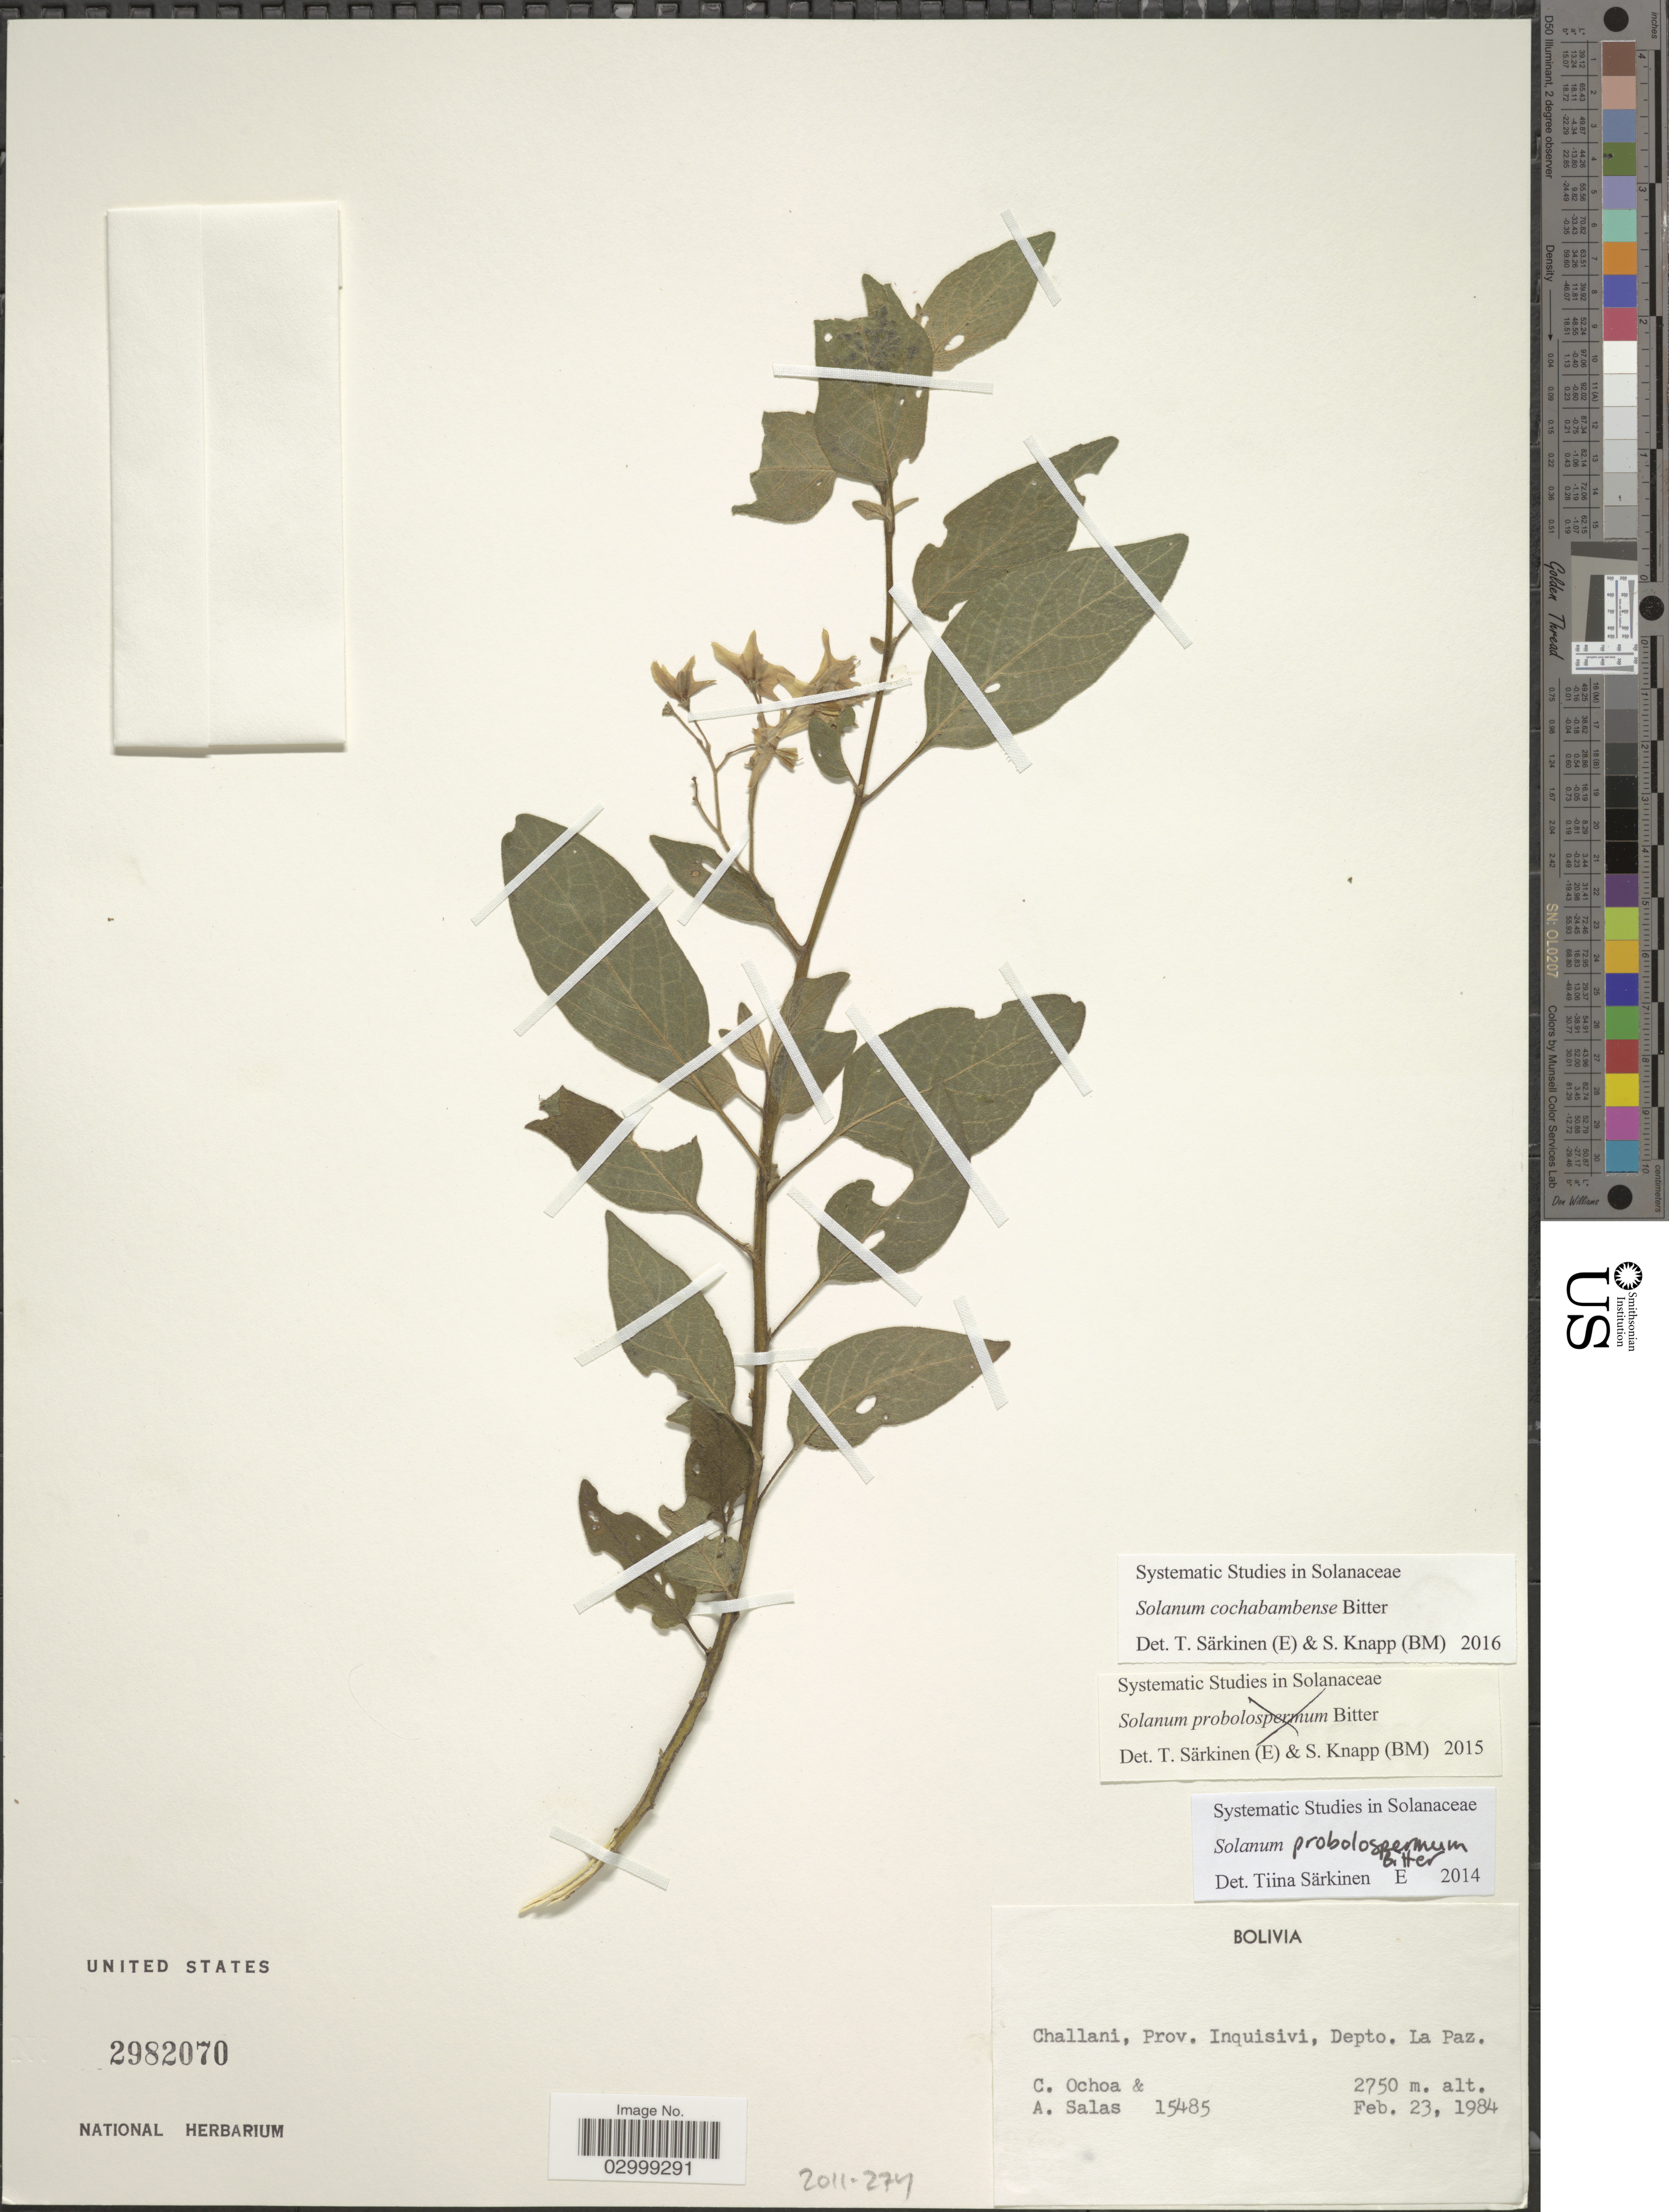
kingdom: Plantae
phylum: Tracheophyta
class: Magnoliopsida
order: Solanales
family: Solanaceae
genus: Solanum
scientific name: Solanum cochabambense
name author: Bitter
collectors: C. Ochoa & A. Salas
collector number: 15485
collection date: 1984-02-23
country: Bolivia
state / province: La Paz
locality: Challani, Prov. Inquisivi, Depto. La Paz.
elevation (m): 2750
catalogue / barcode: US 2982070